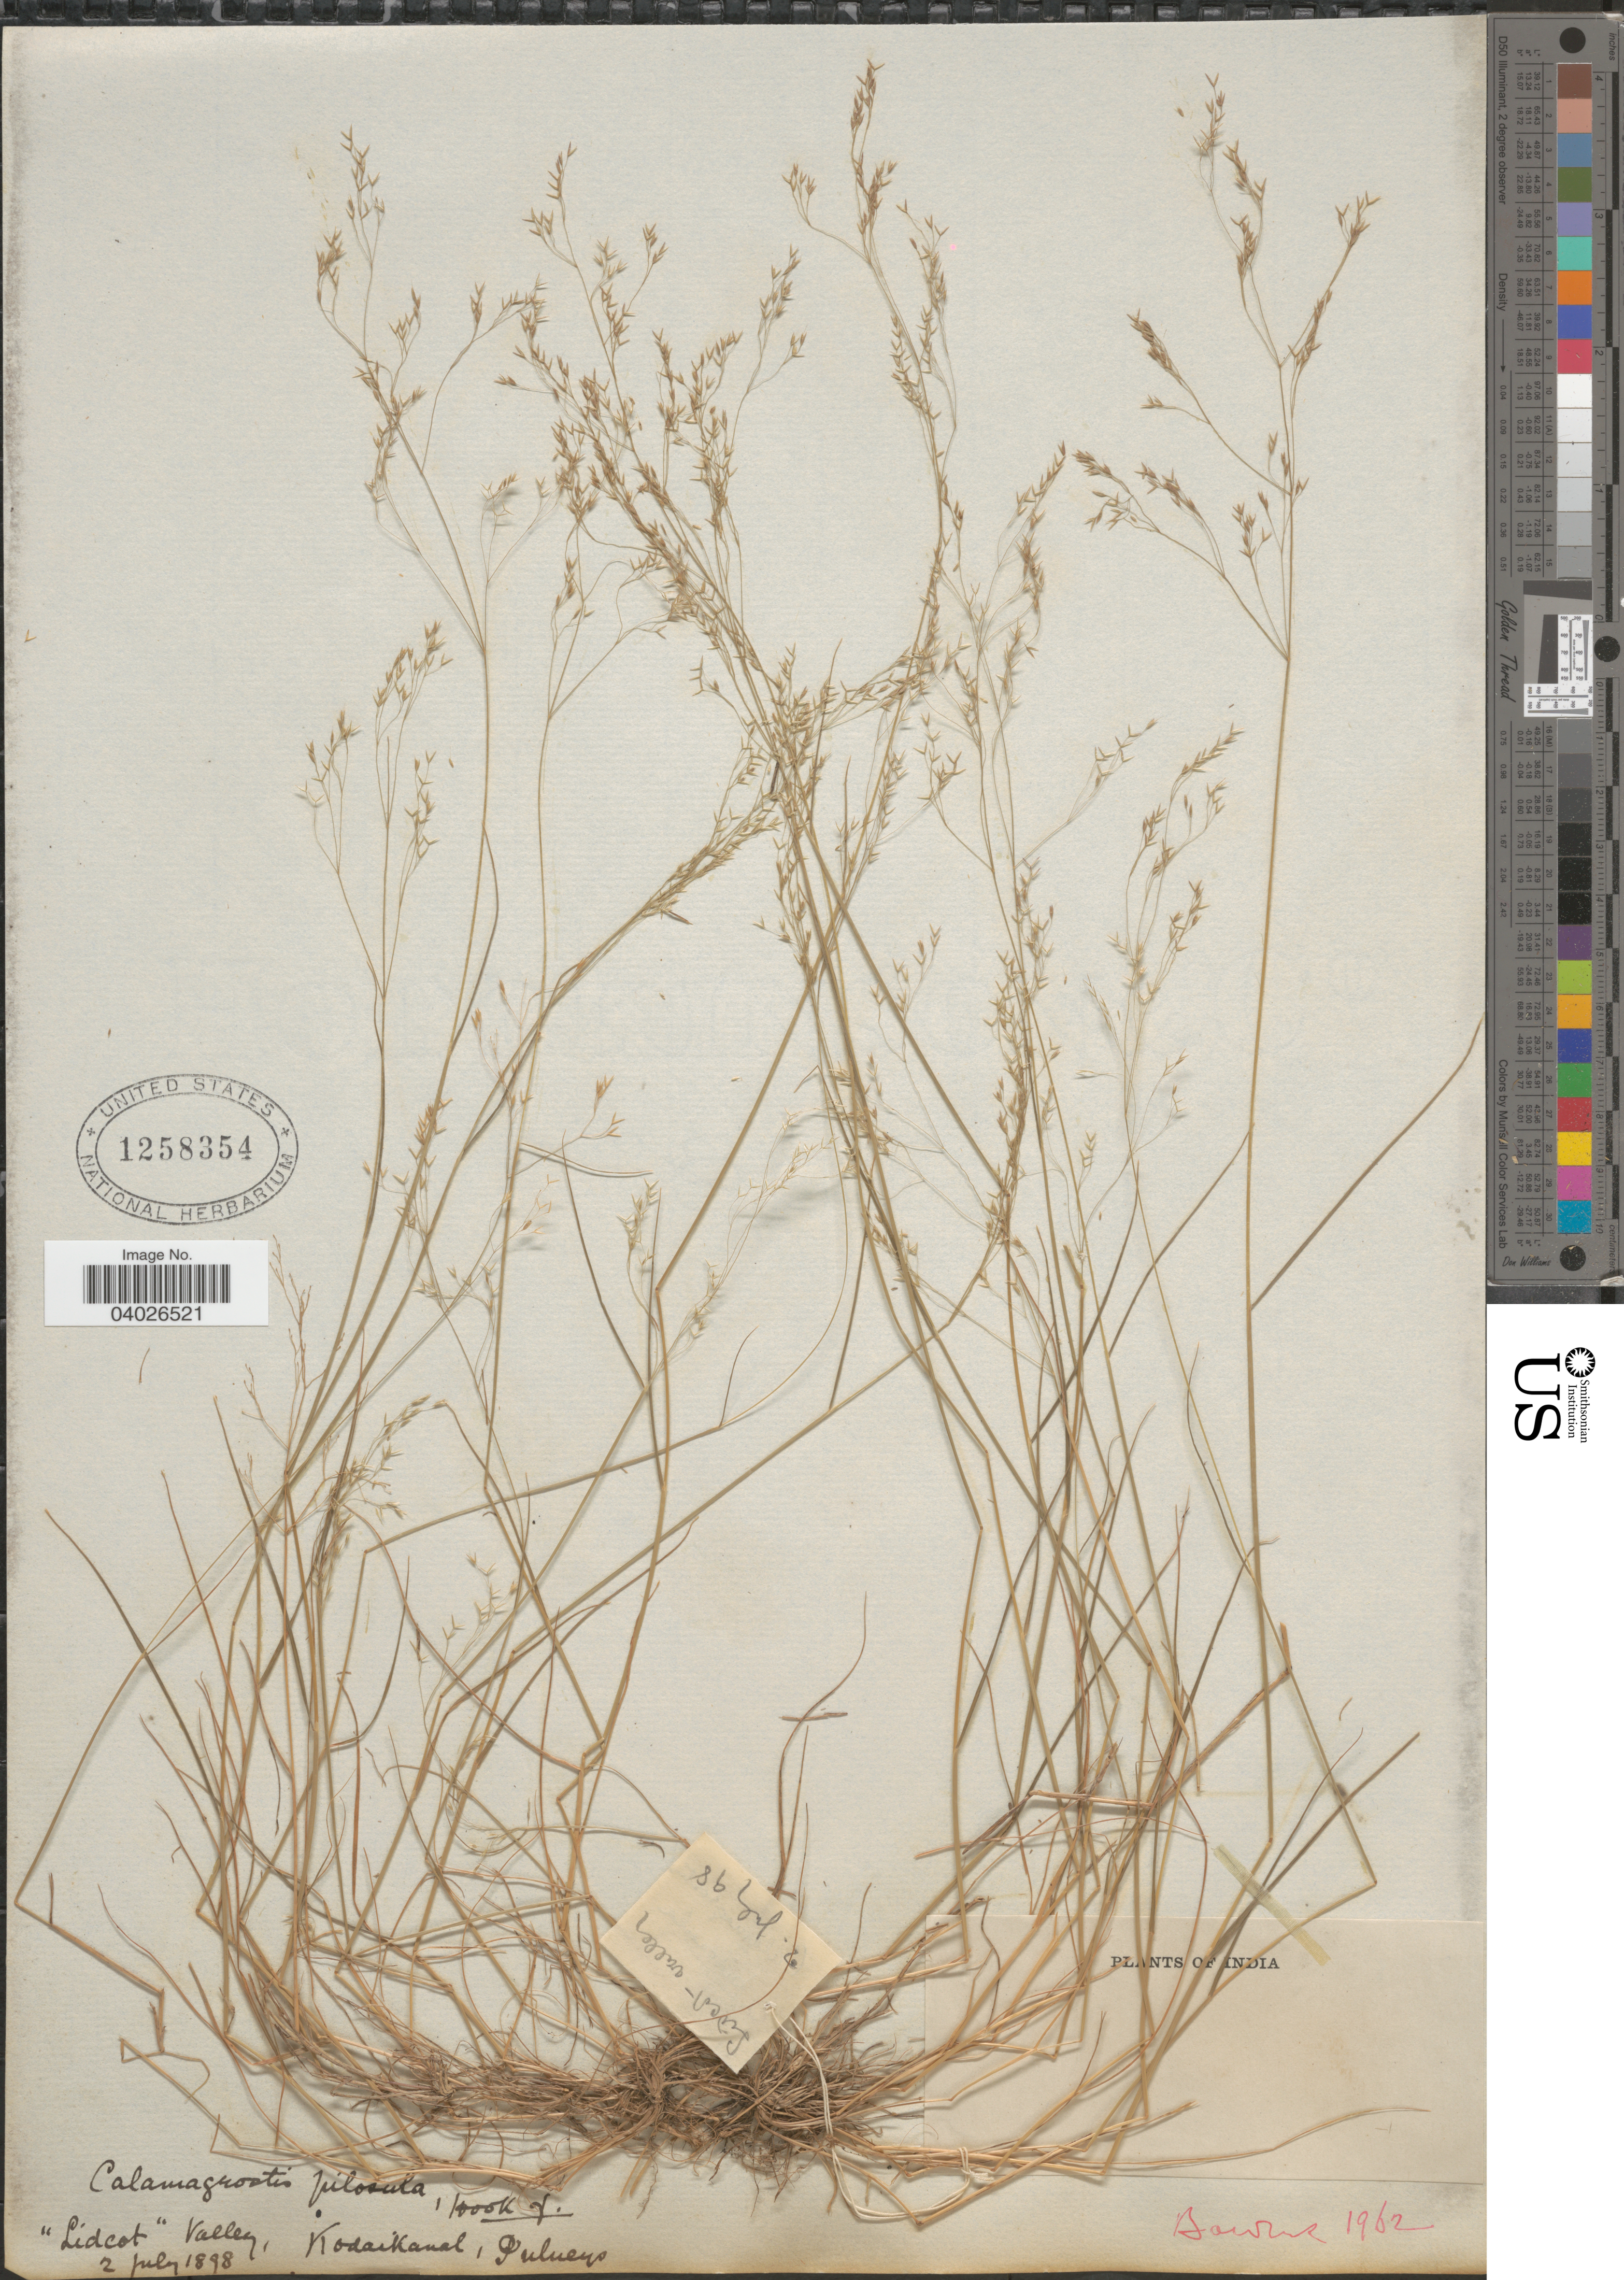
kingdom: Plantae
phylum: Tracheophyta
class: Liliopsida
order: Poales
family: Poaceae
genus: Agrostis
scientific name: Agrostis pilosula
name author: Trin.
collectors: -. Bowers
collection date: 1898-07-02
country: India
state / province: Tamil Nadu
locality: Lidcot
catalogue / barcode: US 1258354